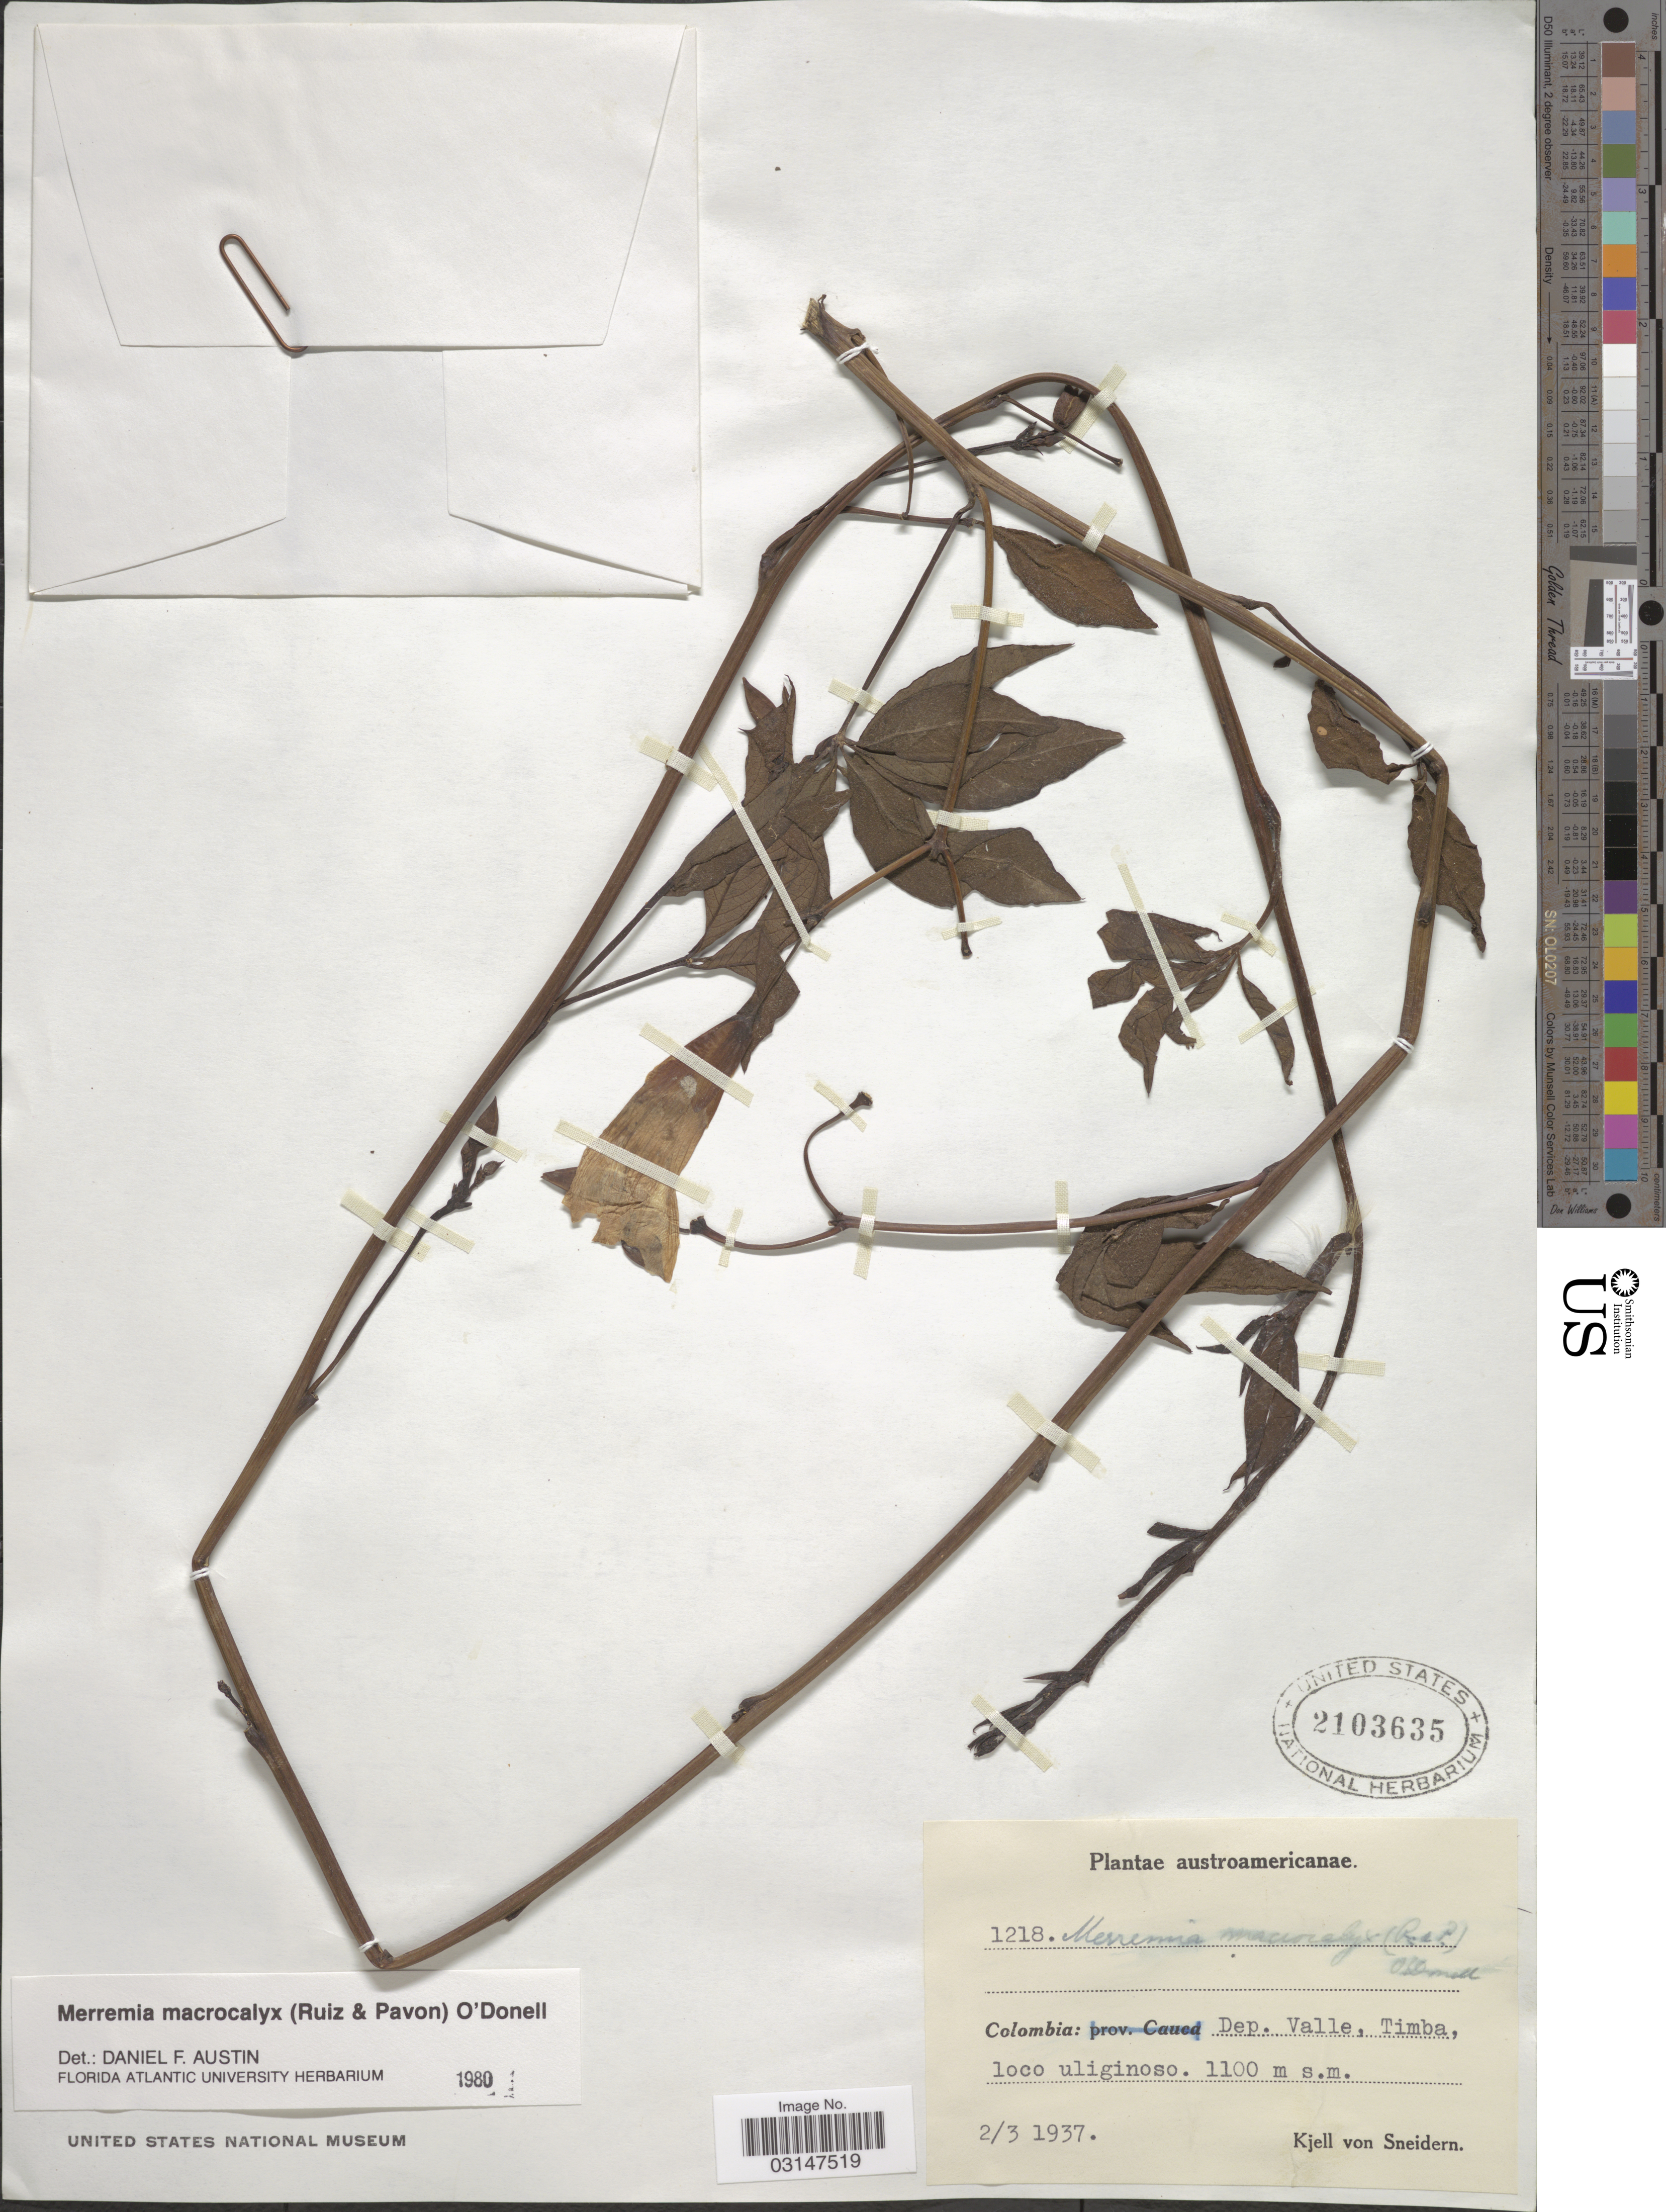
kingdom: Plantae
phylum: Tracheophyta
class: Magnoliopsida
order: Solanales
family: Convolvulaceae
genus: Distimake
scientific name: Distimake macrocalyx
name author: (Ruiz & Pav.) A. R. Simões & Staples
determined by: Strong, Mark T., (BOT), Smithsonian Institution - National Museum of Natural History (UNITED STATES)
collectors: K. von Sneidern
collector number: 1218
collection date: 1937-03-02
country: Colombia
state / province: Valle del Cauca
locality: Dep. Valle, Timba.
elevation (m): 1100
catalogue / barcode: US 2103635